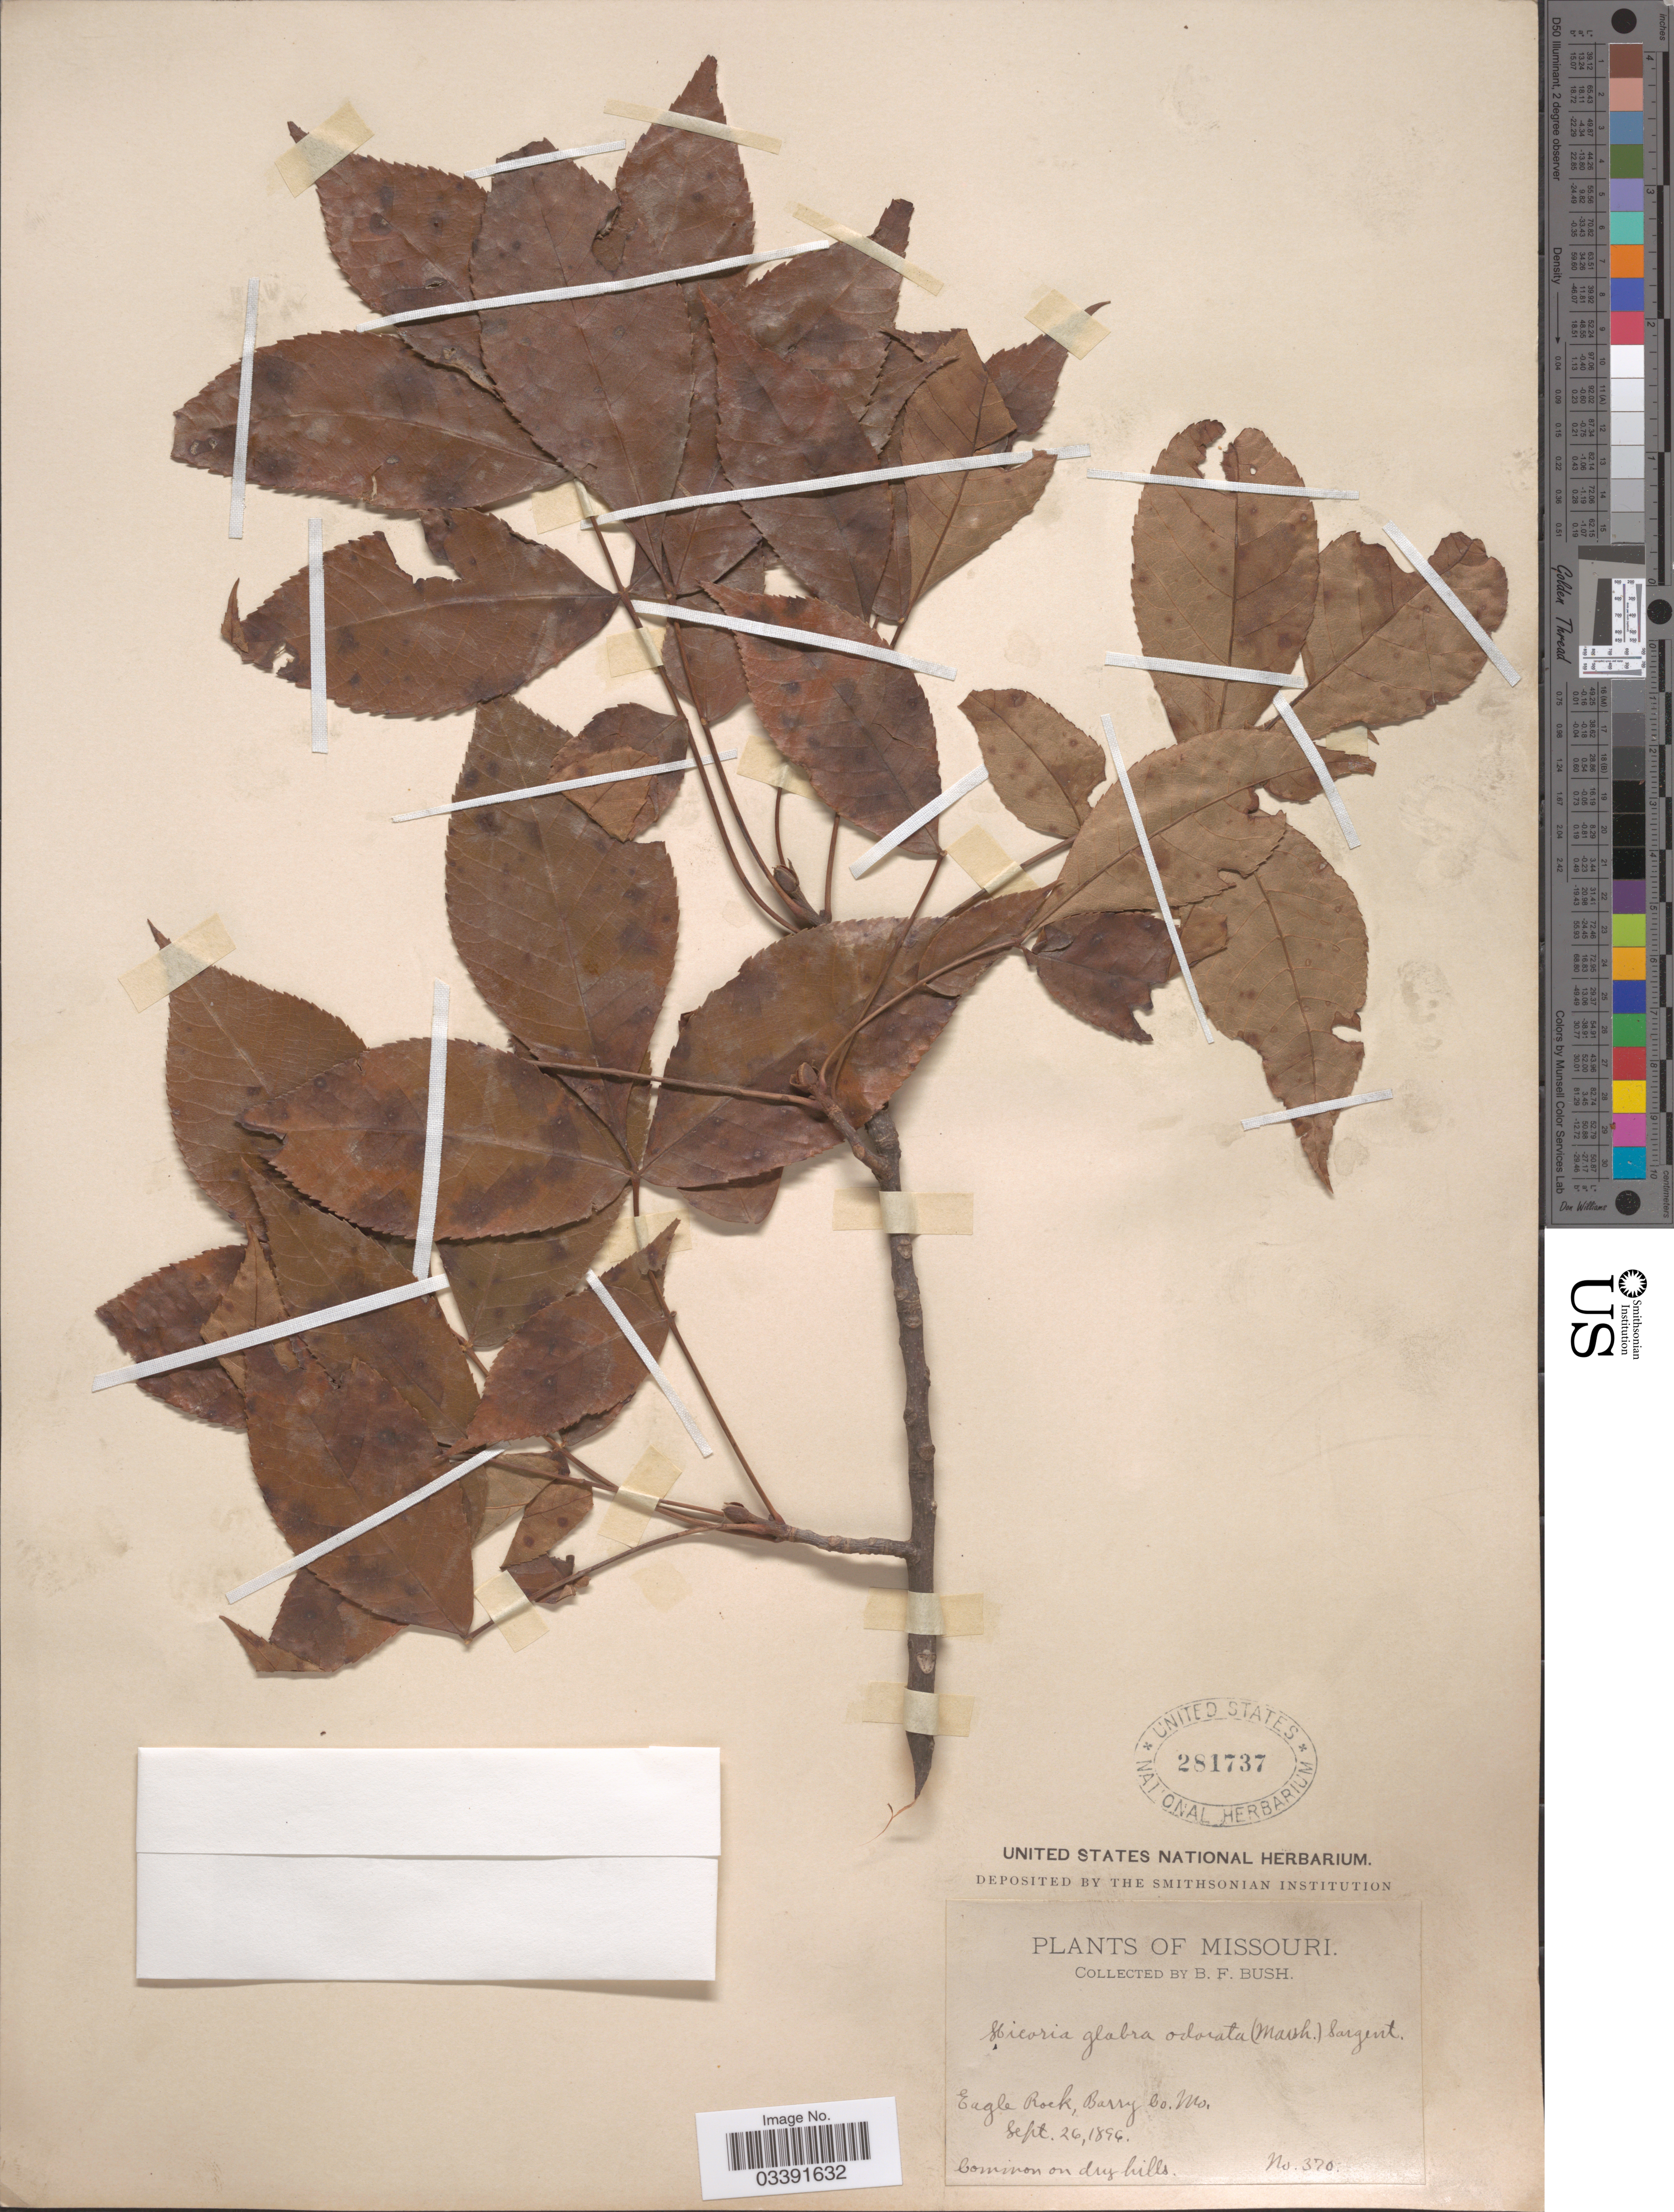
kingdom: Plantae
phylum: Tracheophyta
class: Magnoliopsida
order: Fagales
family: Juglandaceae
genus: Carya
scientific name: Carya glabra var. glabra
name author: (Mill.) Sweet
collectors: B. F. Bush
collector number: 370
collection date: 1894-09-26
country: United States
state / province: Missouri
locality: Eagle Rock, Barry Co.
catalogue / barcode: US 281737